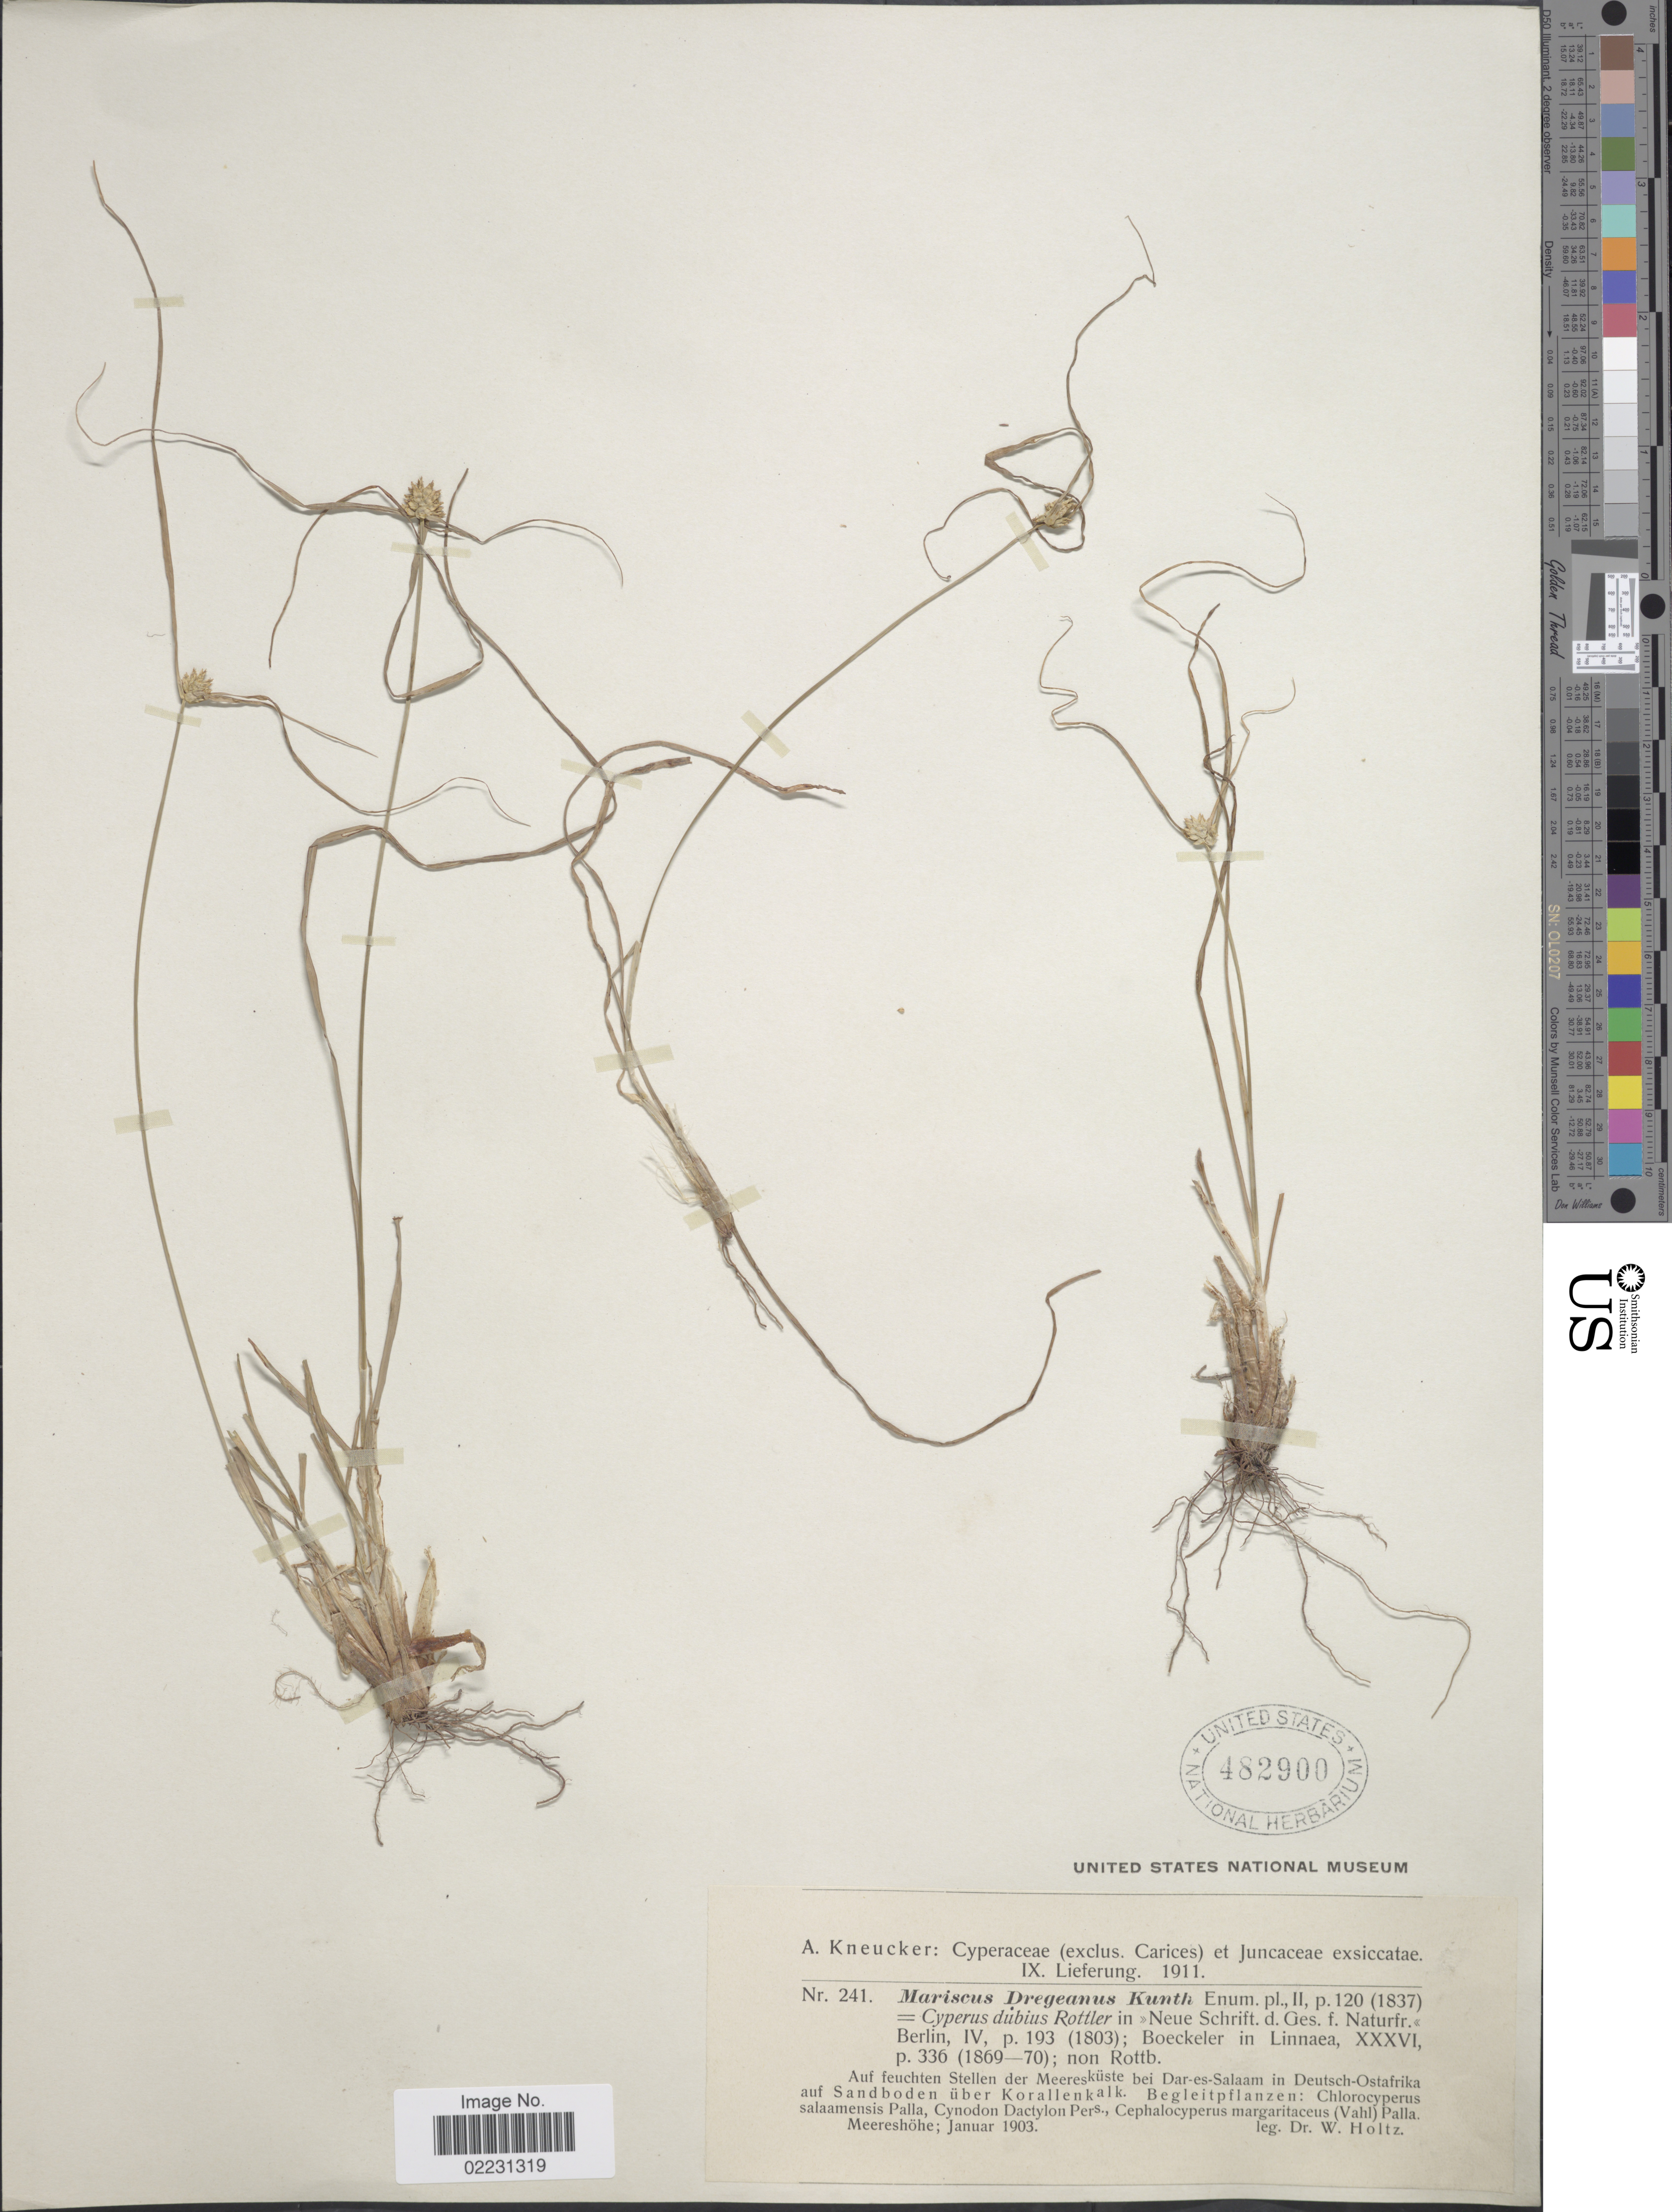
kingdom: Plantae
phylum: Tracheophyta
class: Liliopsida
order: Poales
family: Cyperaceae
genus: Cyperus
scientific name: Cyperus dregeanus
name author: Kunth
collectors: W. Holtz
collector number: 241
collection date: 1903-01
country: Tanzania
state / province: Dar es Salaam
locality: Auf feuchten Stellen der Meereskuste bei Dar-es-Salaam in Deutsch-Ostafrika auf Sandboden uber Korallenkalk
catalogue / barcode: US 482900